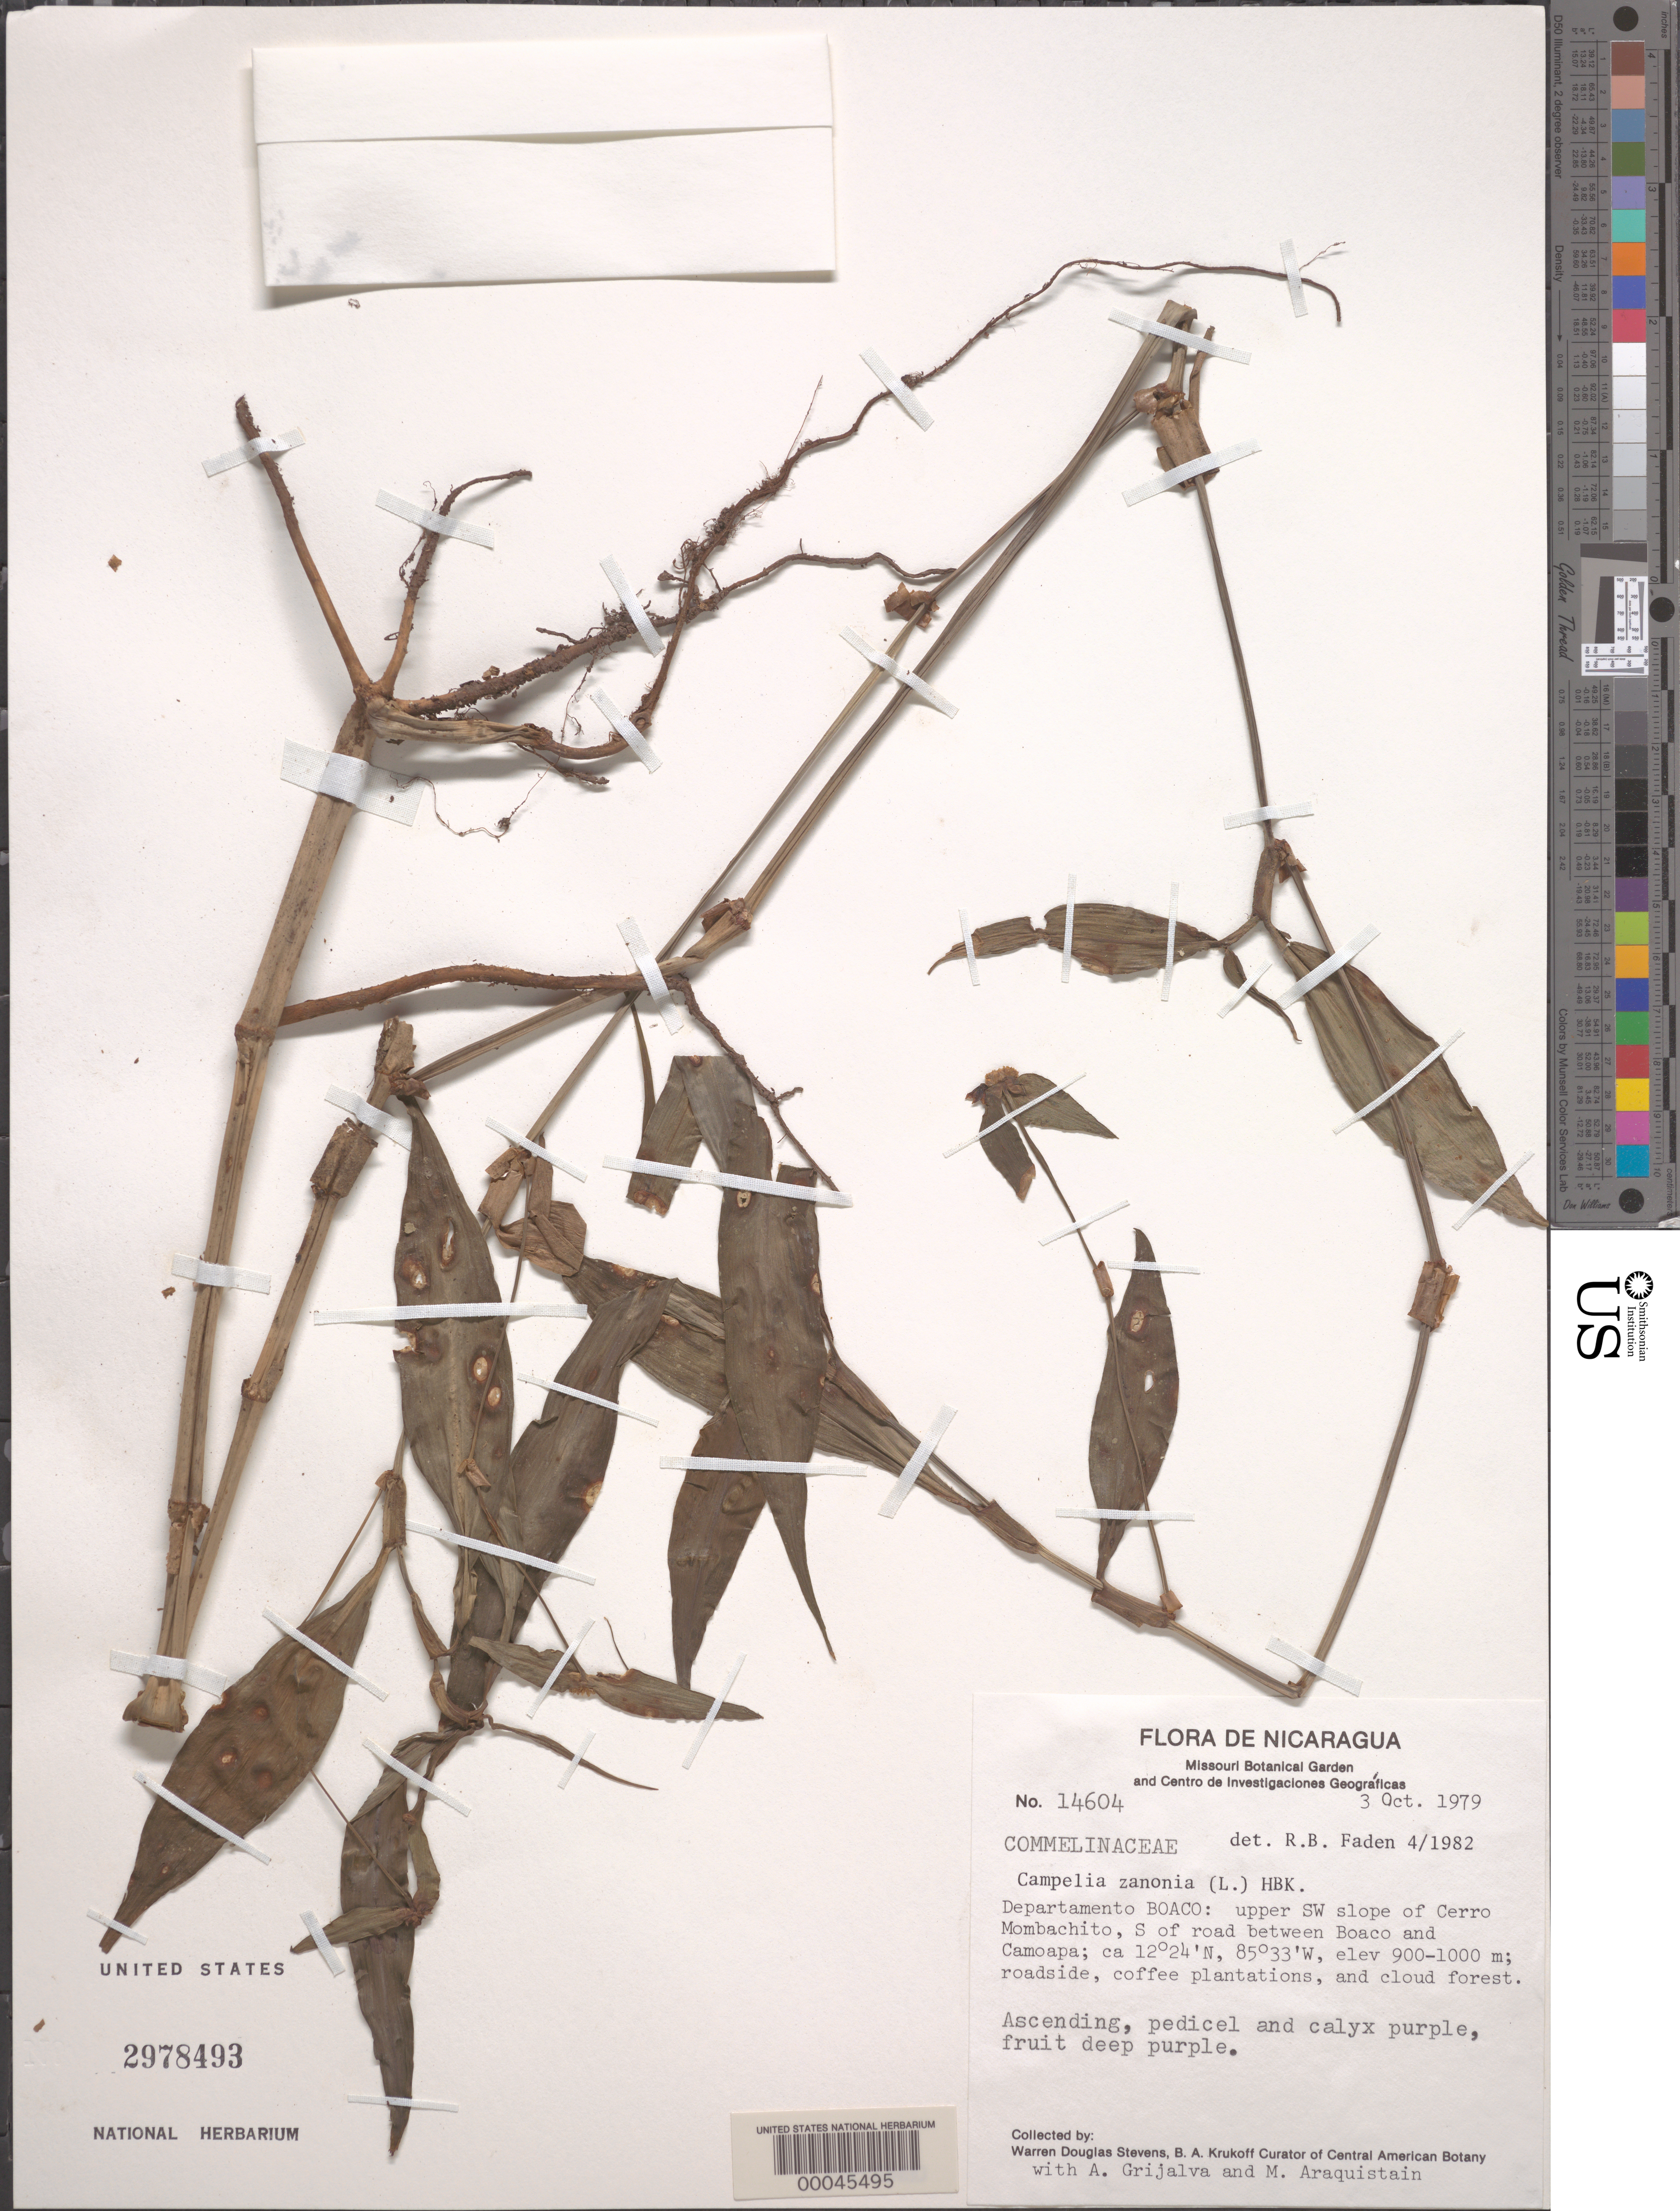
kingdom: Plantae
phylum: Tracheophyta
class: Liliopsida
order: Commelinales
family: Commelinaceae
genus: Tradescantia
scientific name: Tradescantia zanonia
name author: (L.) Sw.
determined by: Faden, Robert B., (US), Smithsonian Institution - National Museum of Natural History (UNITED STATES)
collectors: W. D. Stevens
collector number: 14604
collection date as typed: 03 Oct 1979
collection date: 1979-10-03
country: Nicaragua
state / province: Boaco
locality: Sw cerro mombachito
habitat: Roadside, coffee plantations and cloud forest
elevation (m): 900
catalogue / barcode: US 2978493